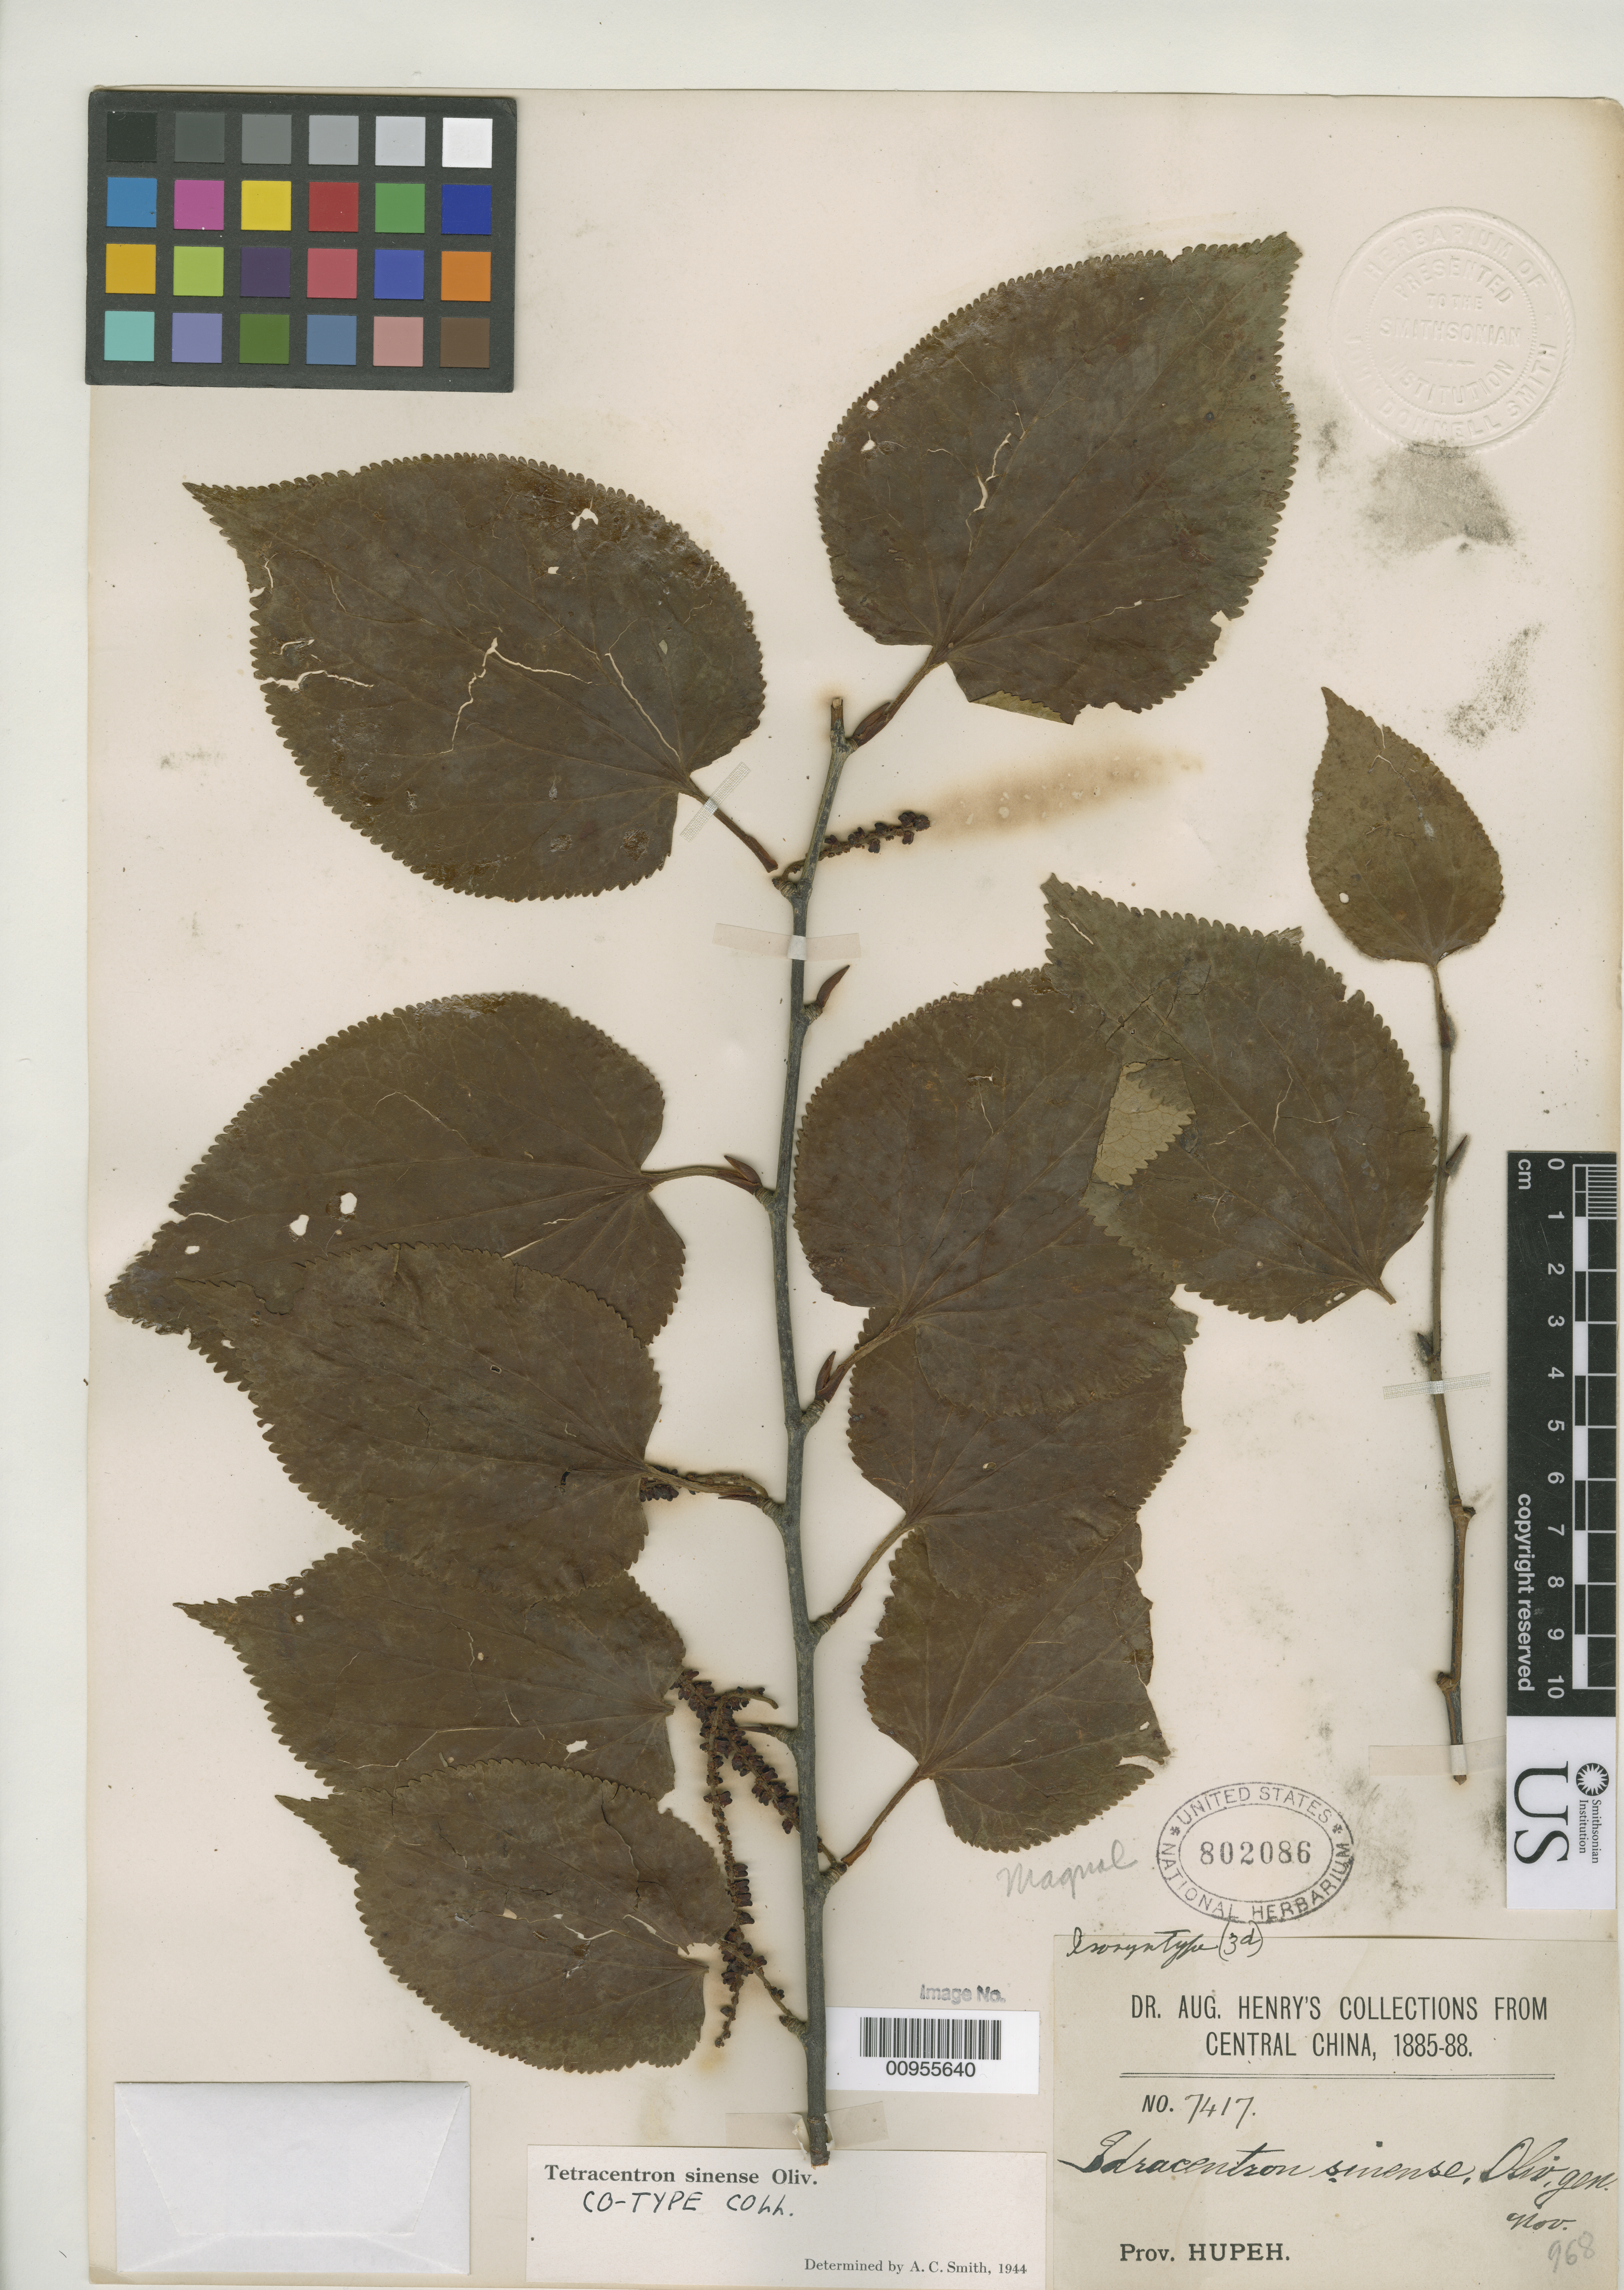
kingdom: Plantae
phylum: Tracheophyta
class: Magnoliopsida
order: Trochodendrales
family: Trochodendraceae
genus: Tetracentron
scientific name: Tetracentron sinense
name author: Oliv.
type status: Isosyntype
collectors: A. Henry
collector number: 7417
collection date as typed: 1885 to 1888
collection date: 1885/1888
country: China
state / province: Hubei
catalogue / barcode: US 802086